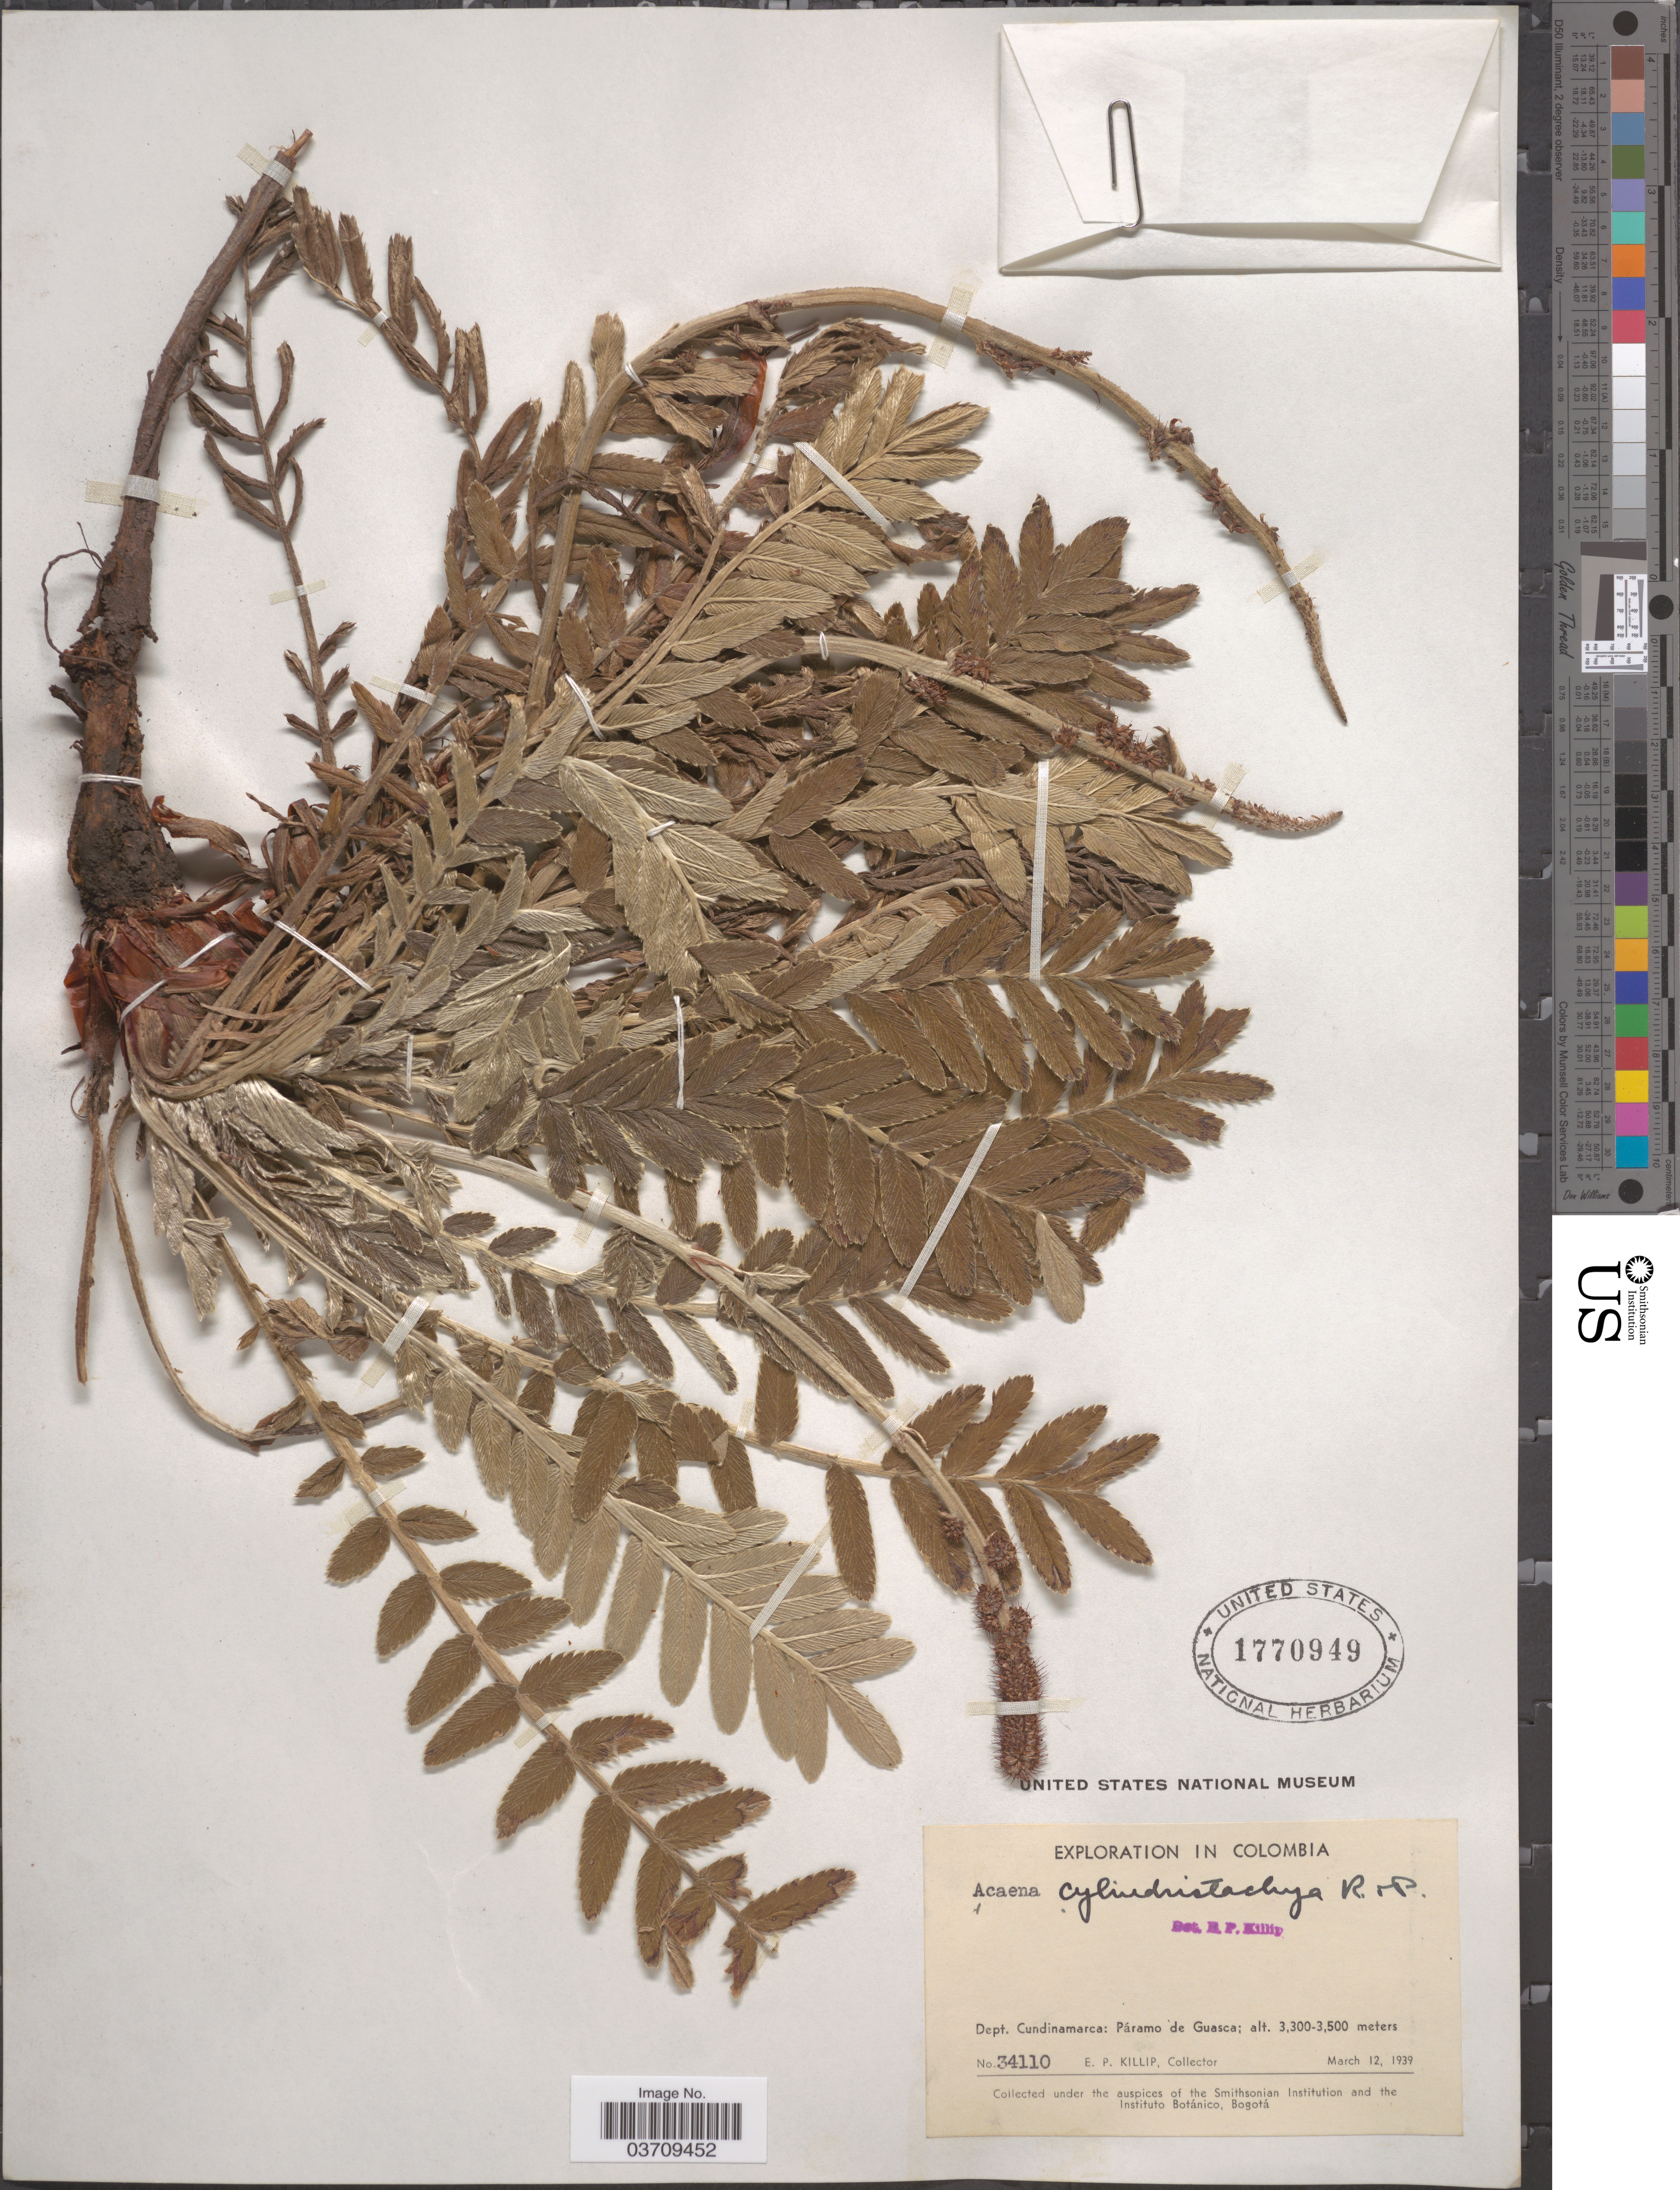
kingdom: Plantae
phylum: Tracheophyta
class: Magnoliopsida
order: Rosales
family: Rosaceae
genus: Acaena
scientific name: Acaena cylindristachya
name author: Ruiz & Pav.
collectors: E. P. Killip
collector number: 34110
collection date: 1939-03-12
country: Colombia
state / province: Cundinamarca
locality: Dept. Cundinamarca: Páramo de Guasca.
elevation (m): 3300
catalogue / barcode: US 1770949